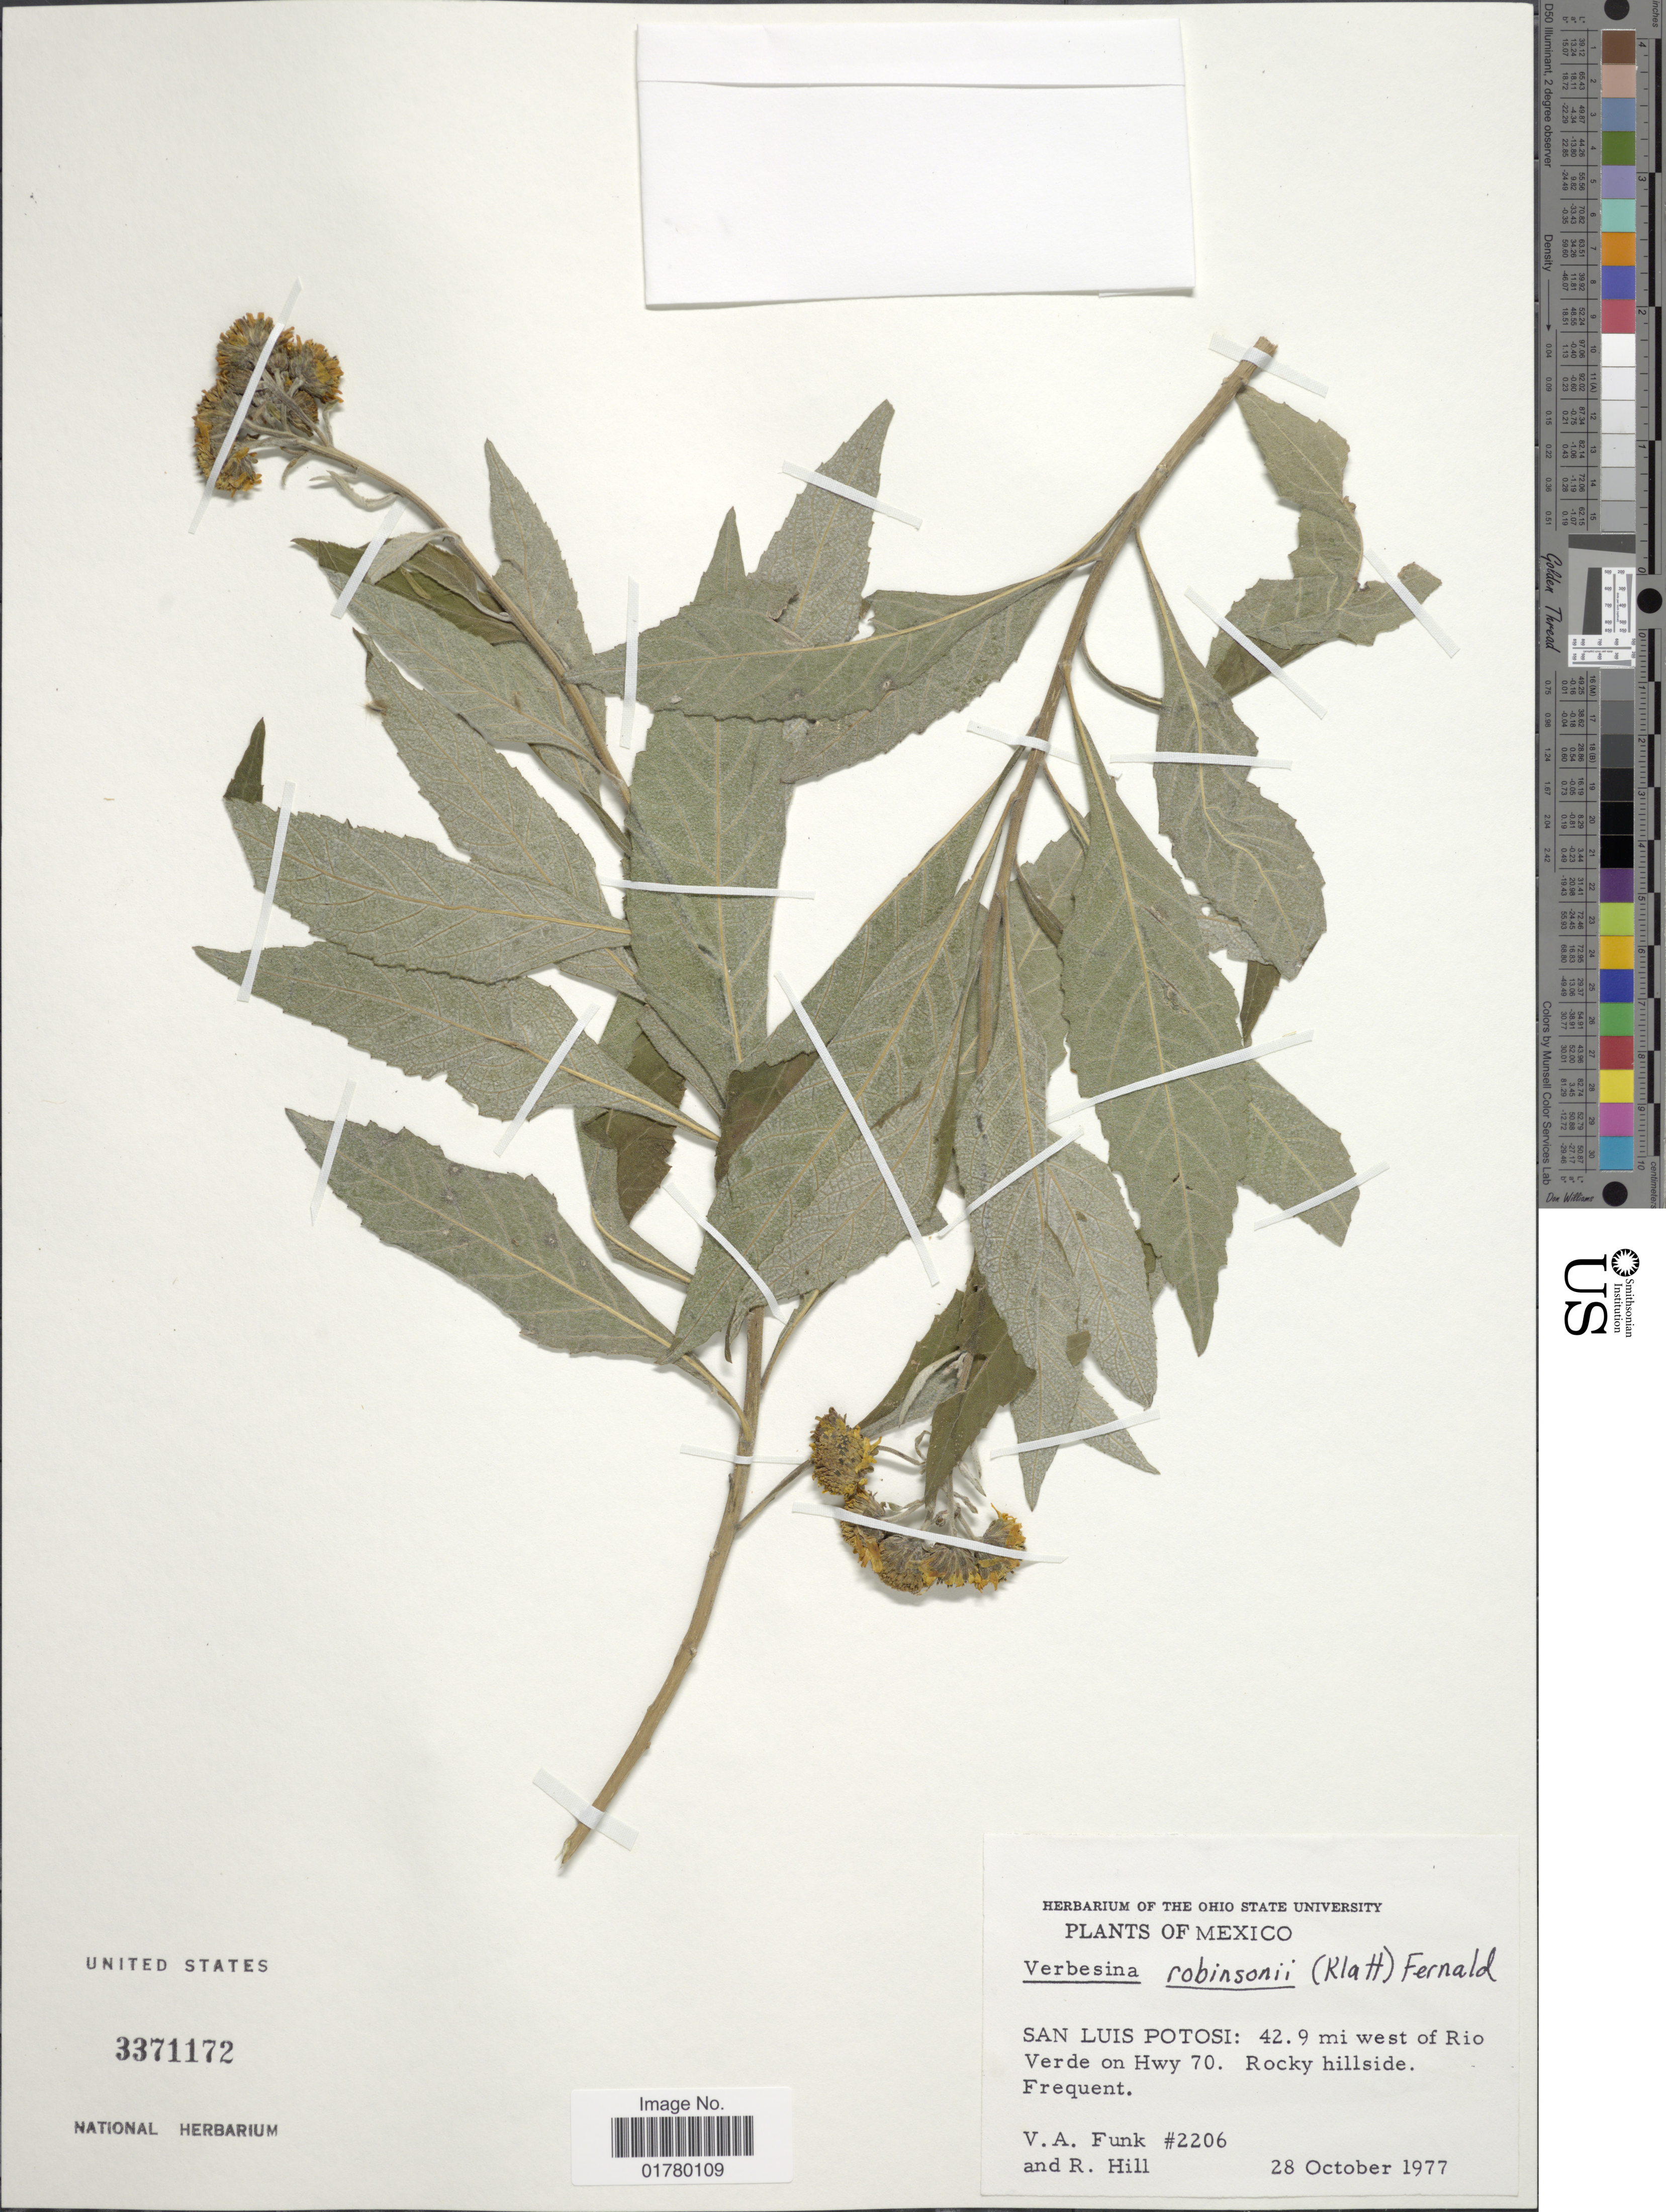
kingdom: Plantae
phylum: Tracheophyta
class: Magnoliopsida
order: Asterales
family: Asteraceae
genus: Verbesina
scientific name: Verbesina robinsonii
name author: (Klatt) Fernald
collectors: V. Funk & R. Hill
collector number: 2206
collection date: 1977-10-28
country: Mexico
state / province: San Luis Potosí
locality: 42.9 mi west of Rio Verde on Hwy 70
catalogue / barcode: US 3371172